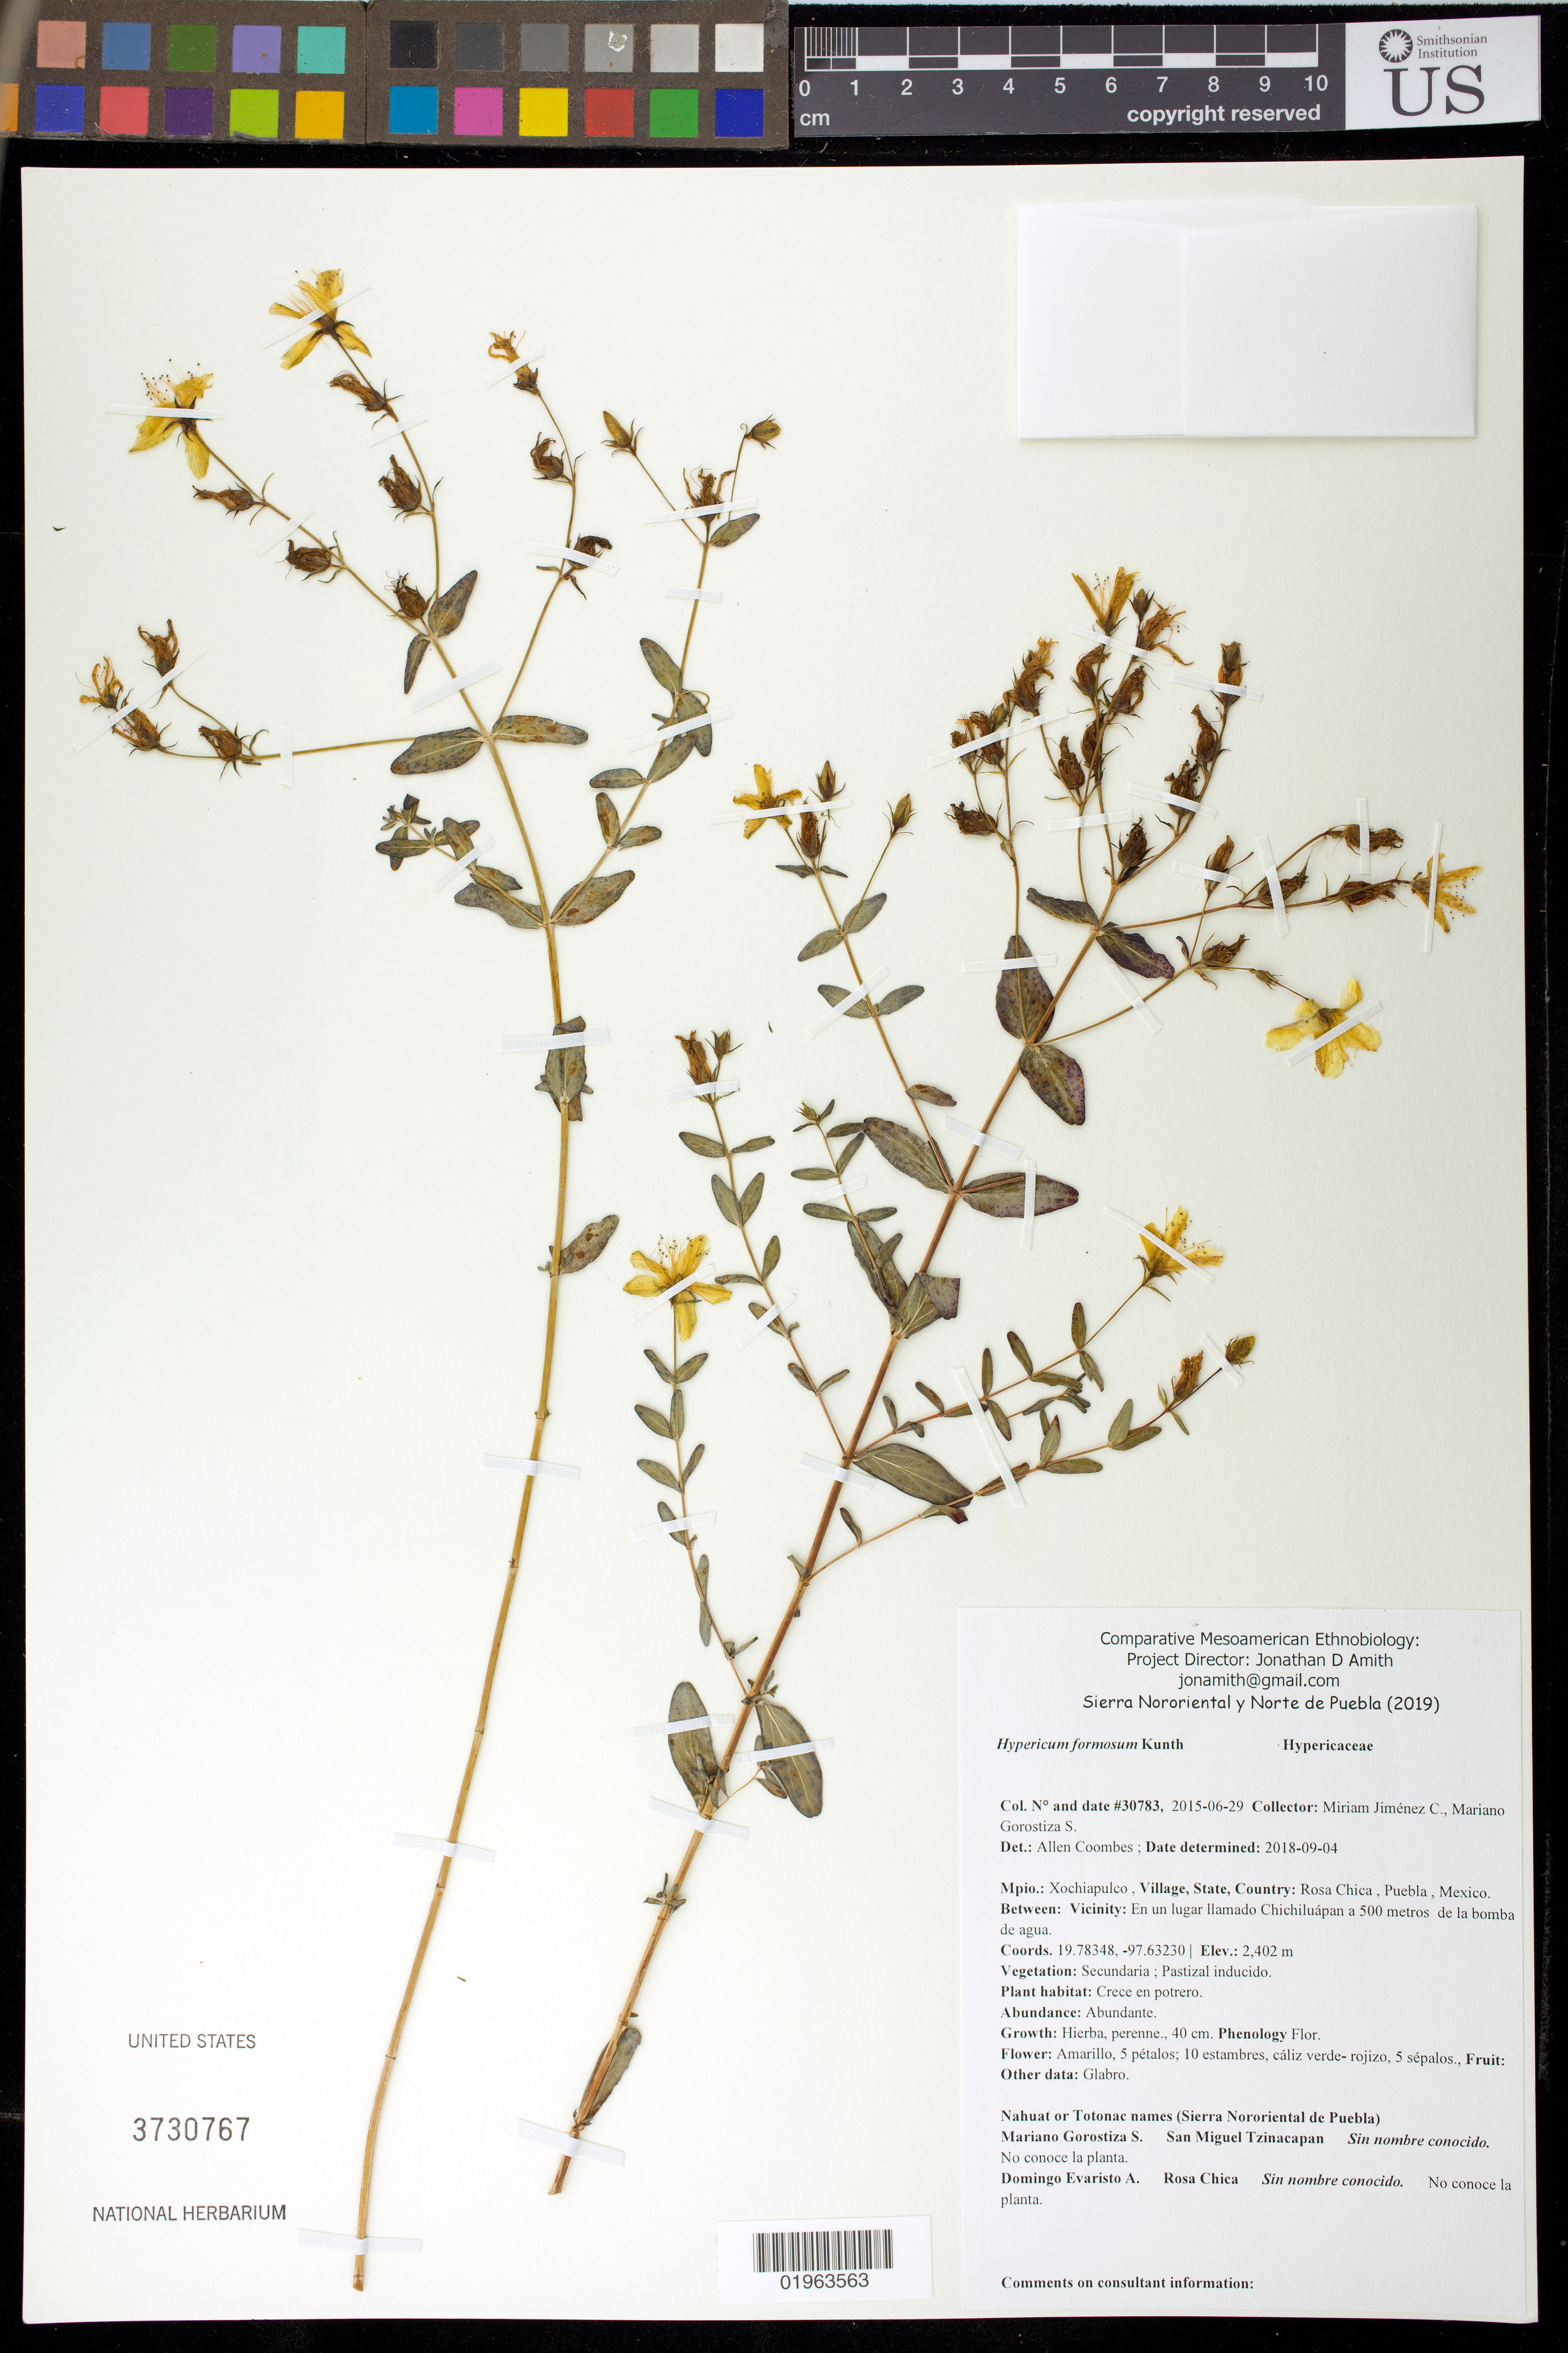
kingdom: Plantae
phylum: Tracheophyta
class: Magnoliopsida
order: Malpighiales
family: Hypericaceae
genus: Hypericum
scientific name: Hypericum formosum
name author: Kunth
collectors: M. Jimenez & M. Salazar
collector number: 30783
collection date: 2015-06-29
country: Mexico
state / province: Puebla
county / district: Xochiapulco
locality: Rosa Chica, en un lugar llamado Chichiluapan a 500 metros de la bomba de agua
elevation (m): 2402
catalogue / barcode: US 3730767